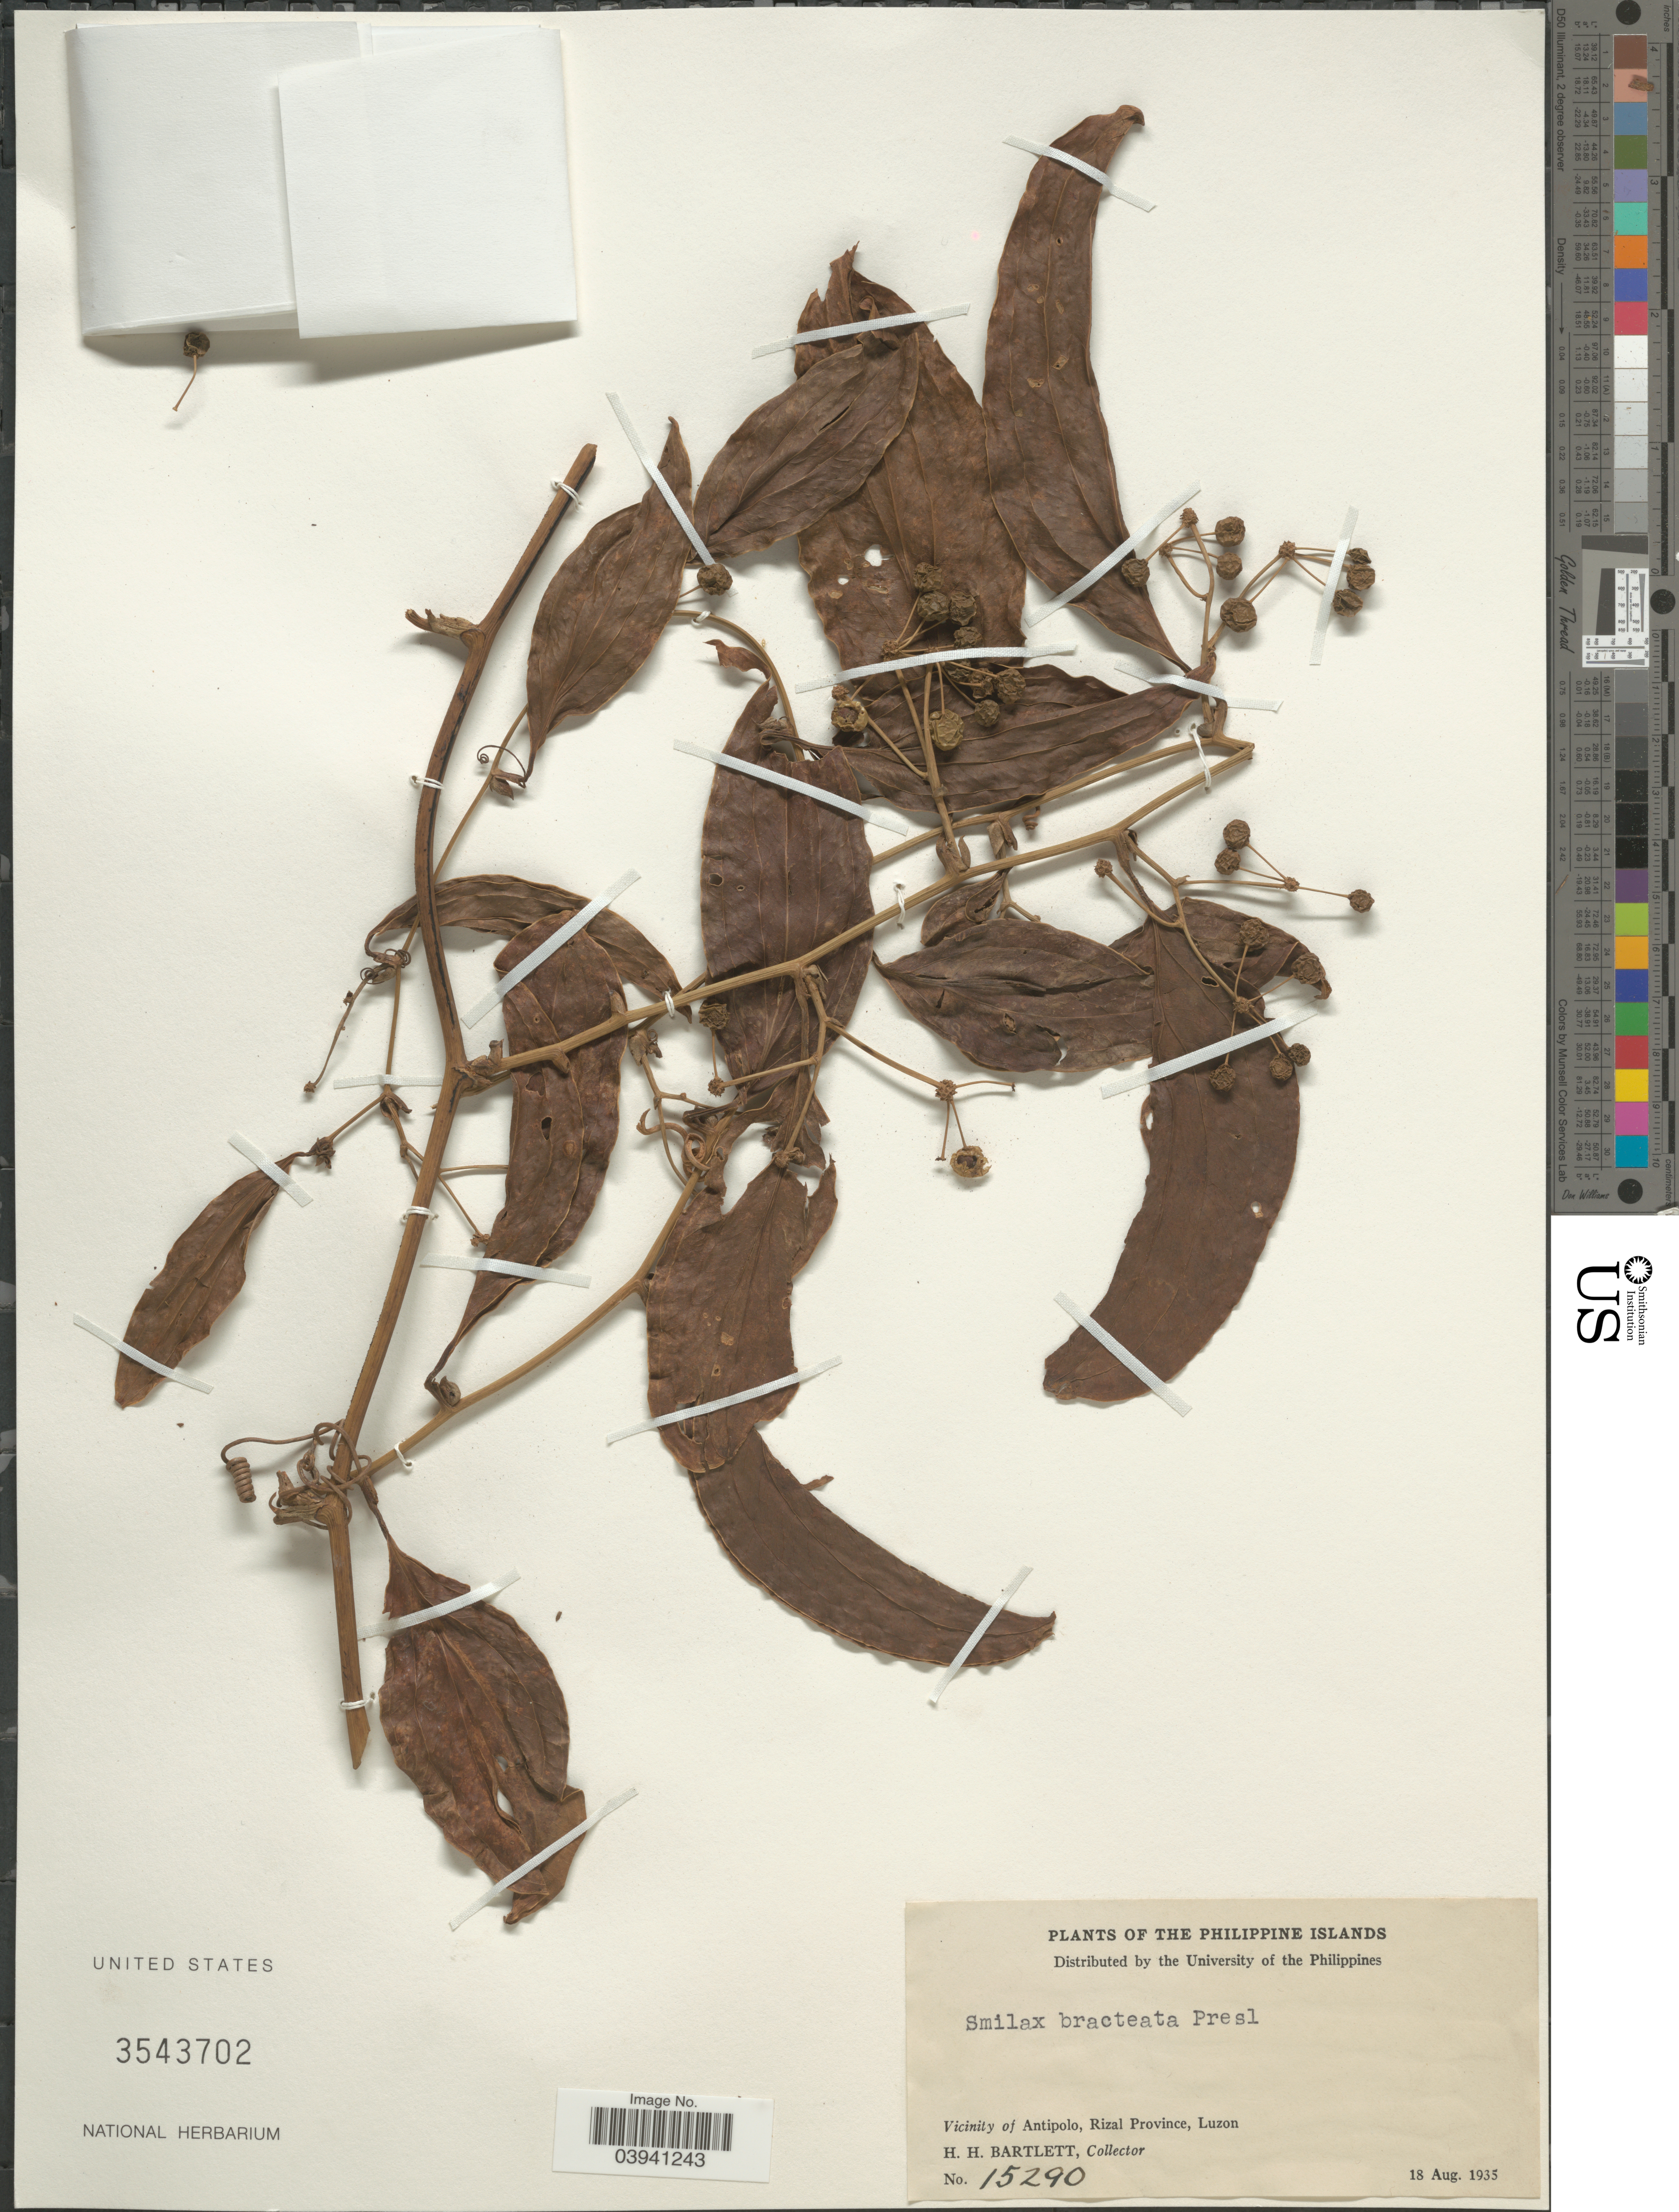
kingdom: Plantae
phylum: Tracheophyta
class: Liliopsida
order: Liliales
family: Smilacaceae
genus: Smilax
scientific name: Smilax sp.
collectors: H. H. Bartlett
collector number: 15290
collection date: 1935-08-18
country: Philippines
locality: Philippine Islands. Vicinity of Antipolo, Rizal Province, Luzon.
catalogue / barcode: US 3543702